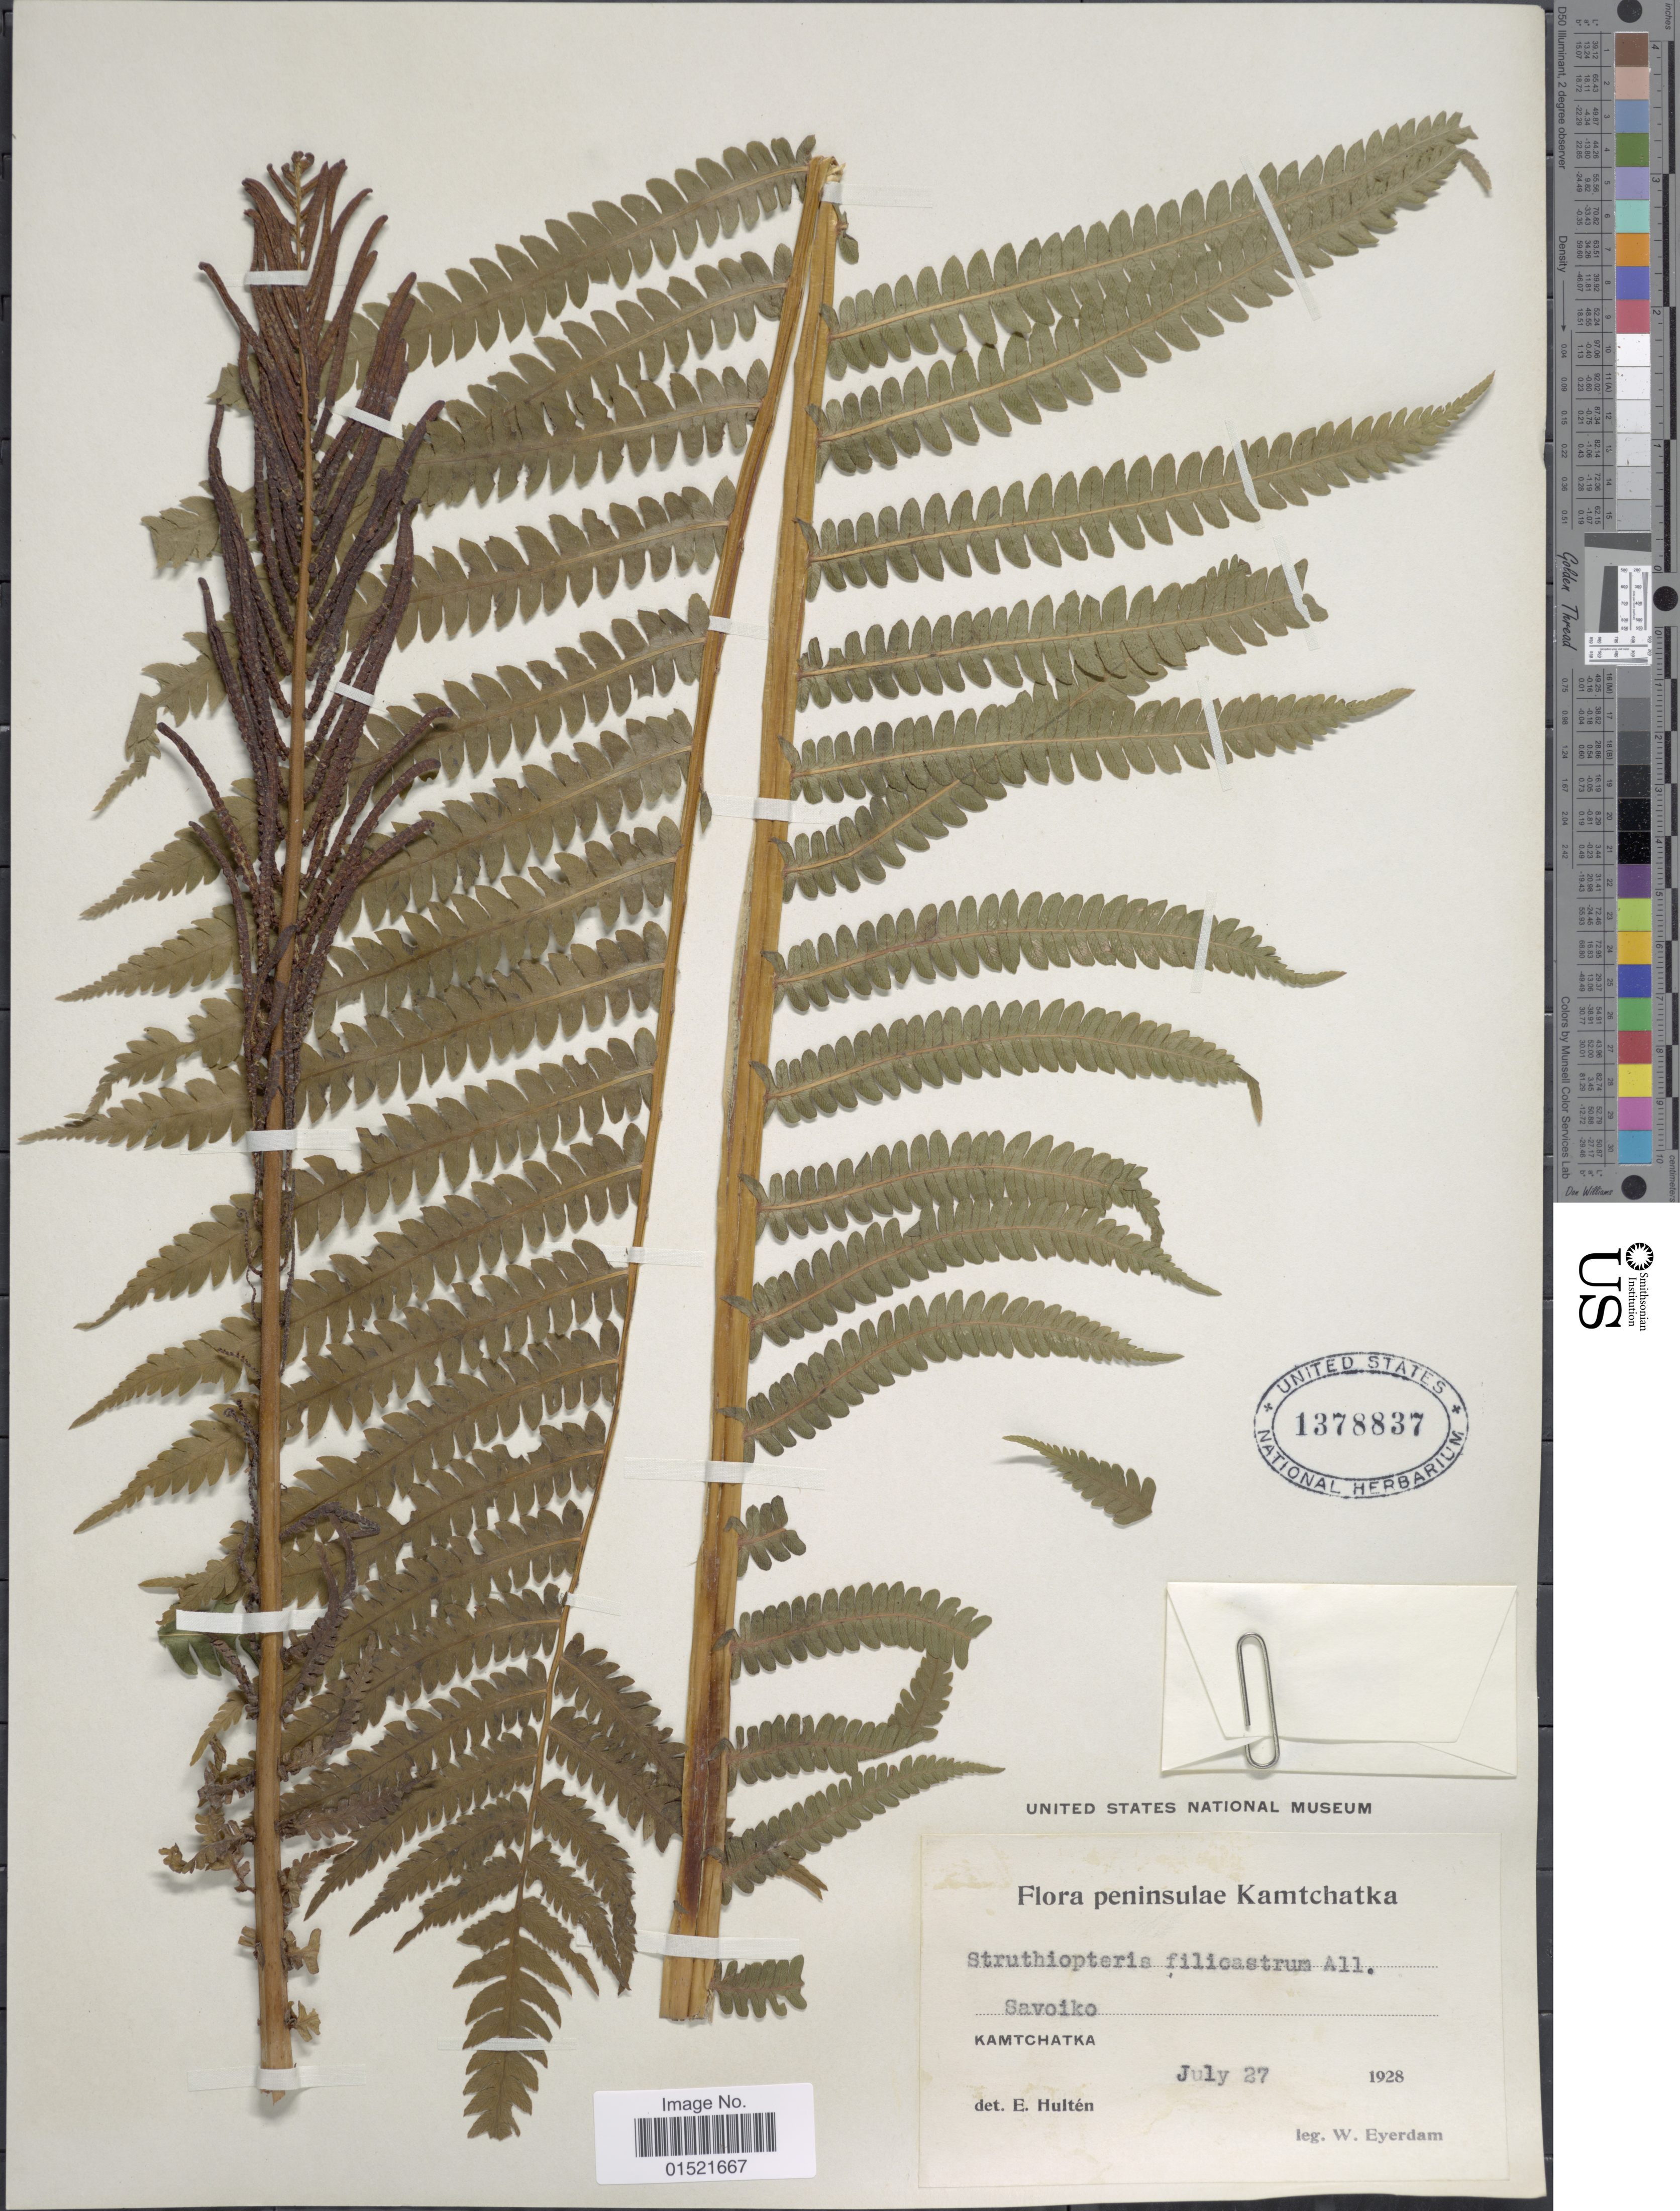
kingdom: Plantae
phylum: Tracheophyta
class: Polypodiopsida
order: Polypodiales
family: Onocleaceae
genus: Matteuccia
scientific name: Matteuccia struthiopteris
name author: (L.) Tod.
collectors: W. J. Eyerdam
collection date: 1928-07-27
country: Russian Federation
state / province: Kamchatka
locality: Peninsulae Kamtchatka, Savoiko, Kamtchatka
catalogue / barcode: US 1378837